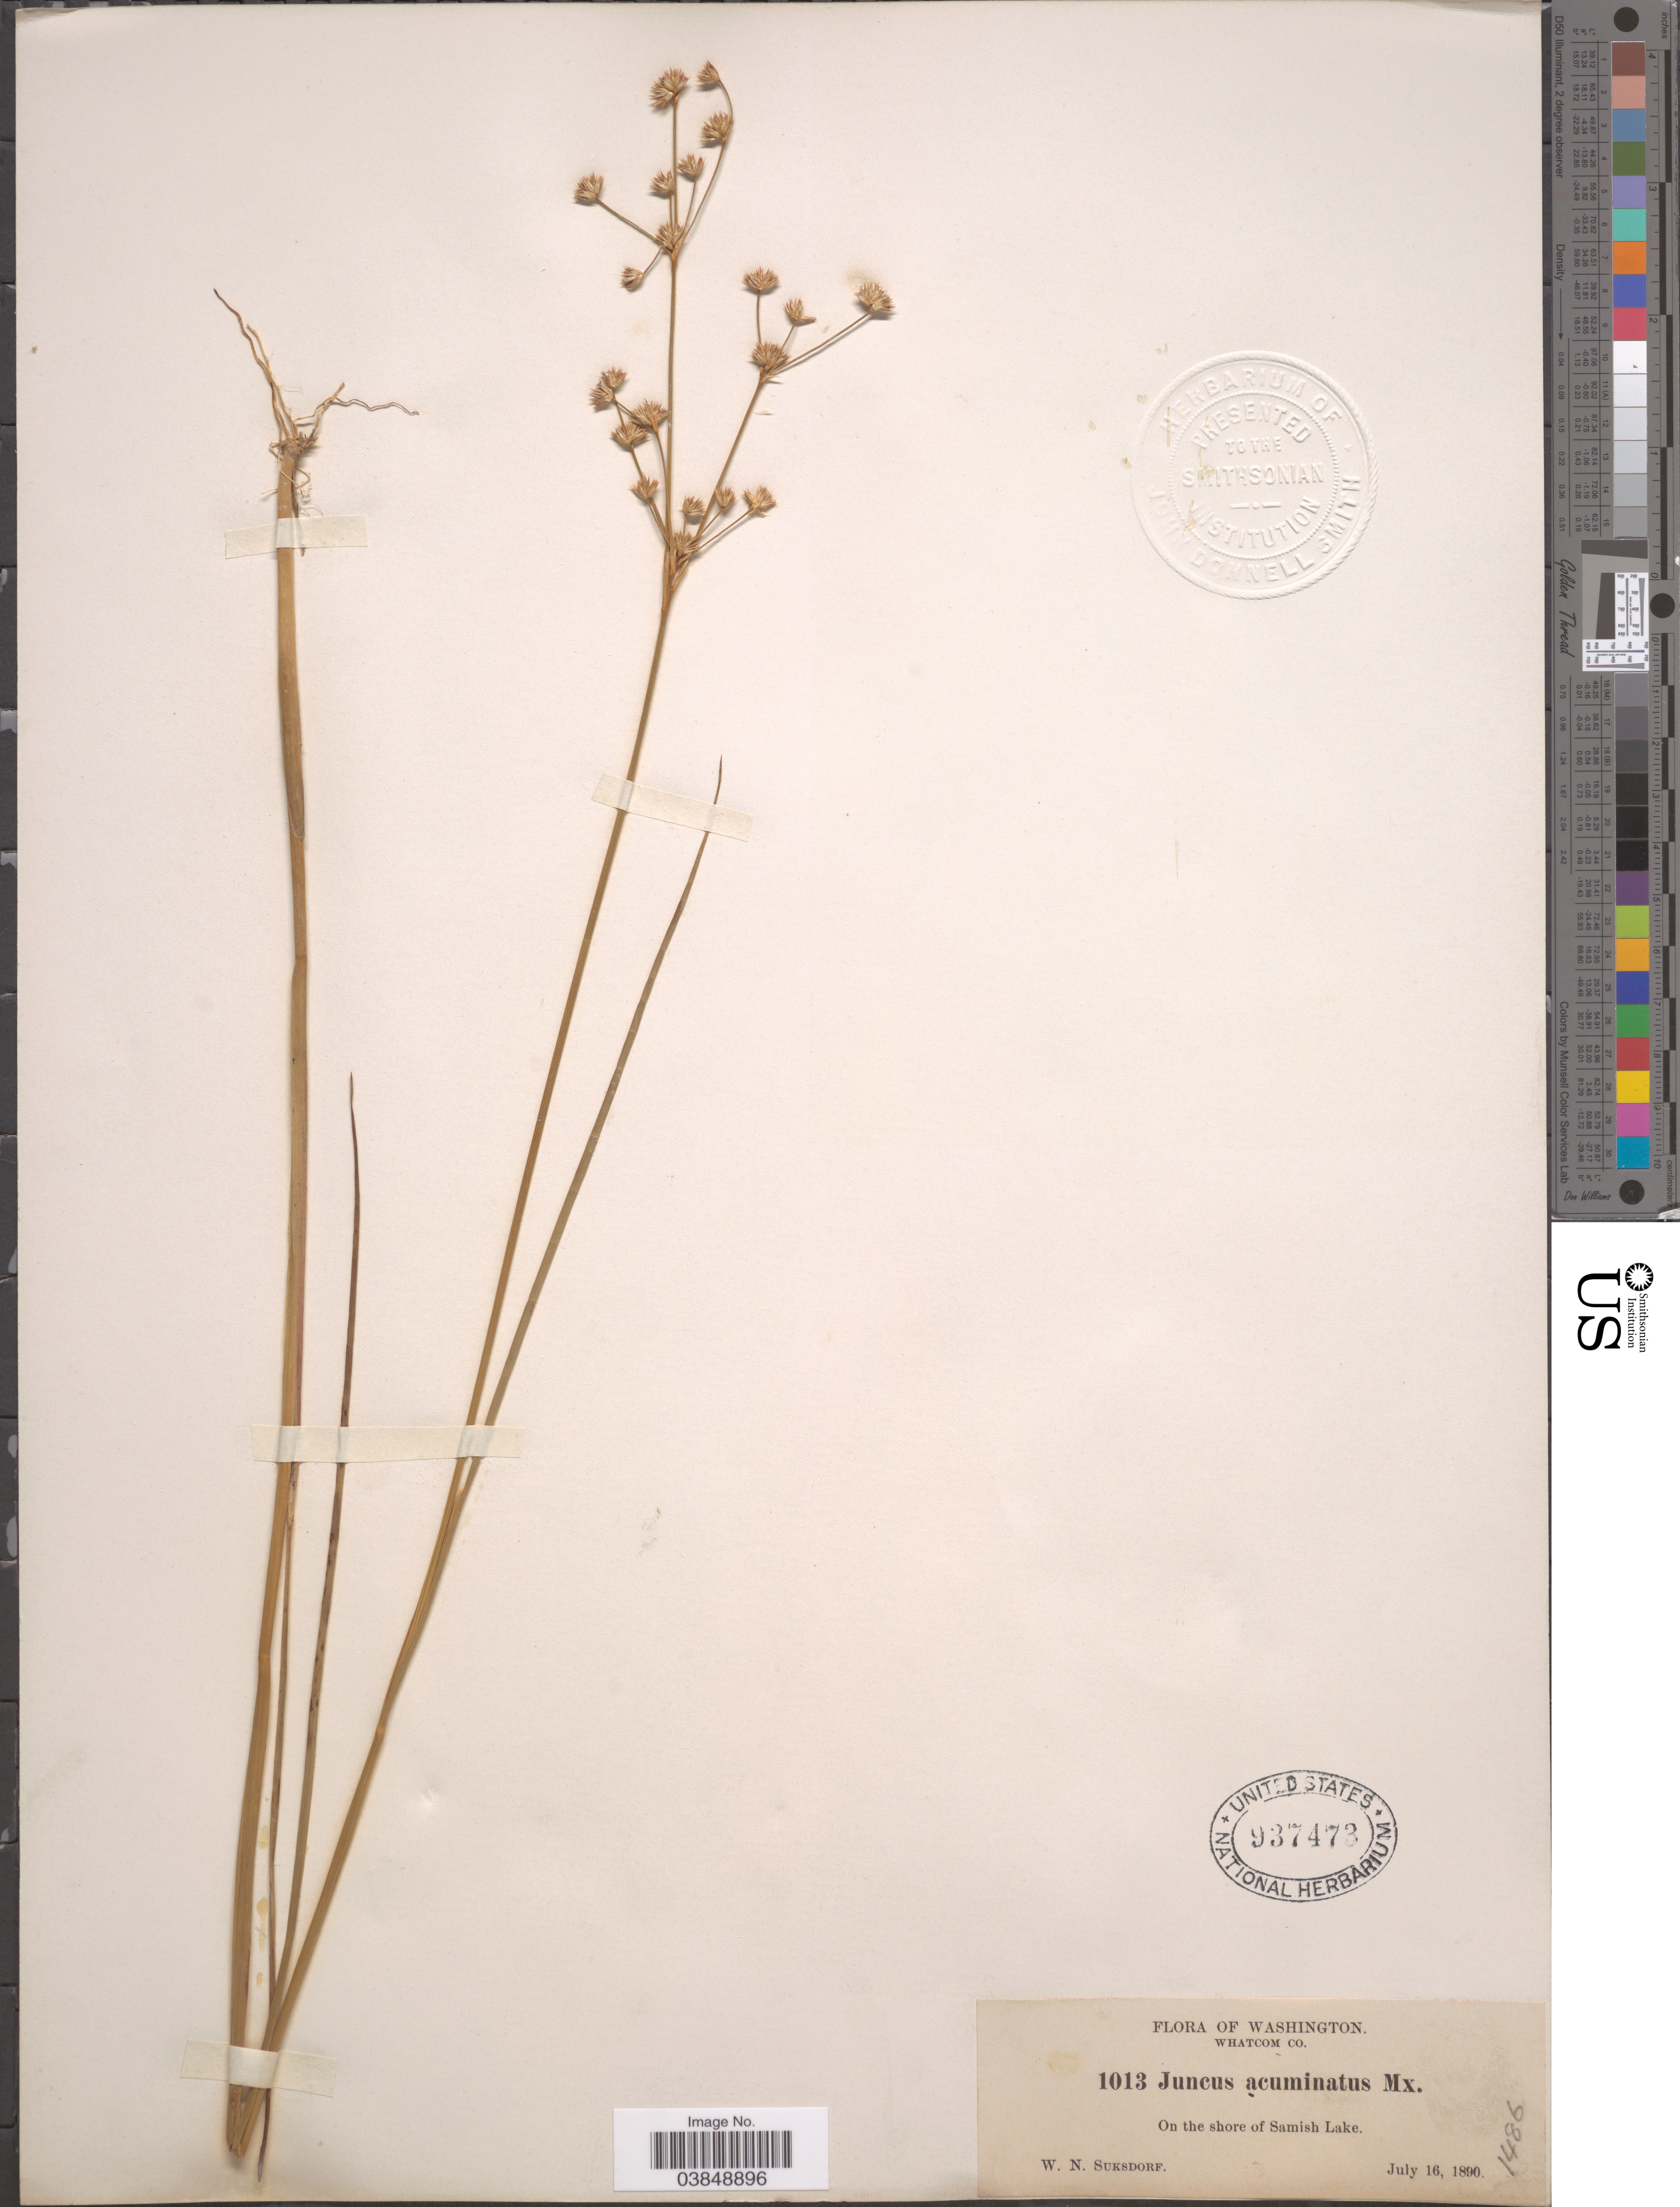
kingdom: Plantae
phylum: Tracheophyta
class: Liliopsida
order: Poales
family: Juncaceae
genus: Juncus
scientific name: Juncus acuminatus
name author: Michx.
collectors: W. N. Suksdorf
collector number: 1013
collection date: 1890-07-16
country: United States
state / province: Washington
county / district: Whatcom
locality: Whatcom Co. On the shore of Samish Lake.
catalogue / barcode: US 937473